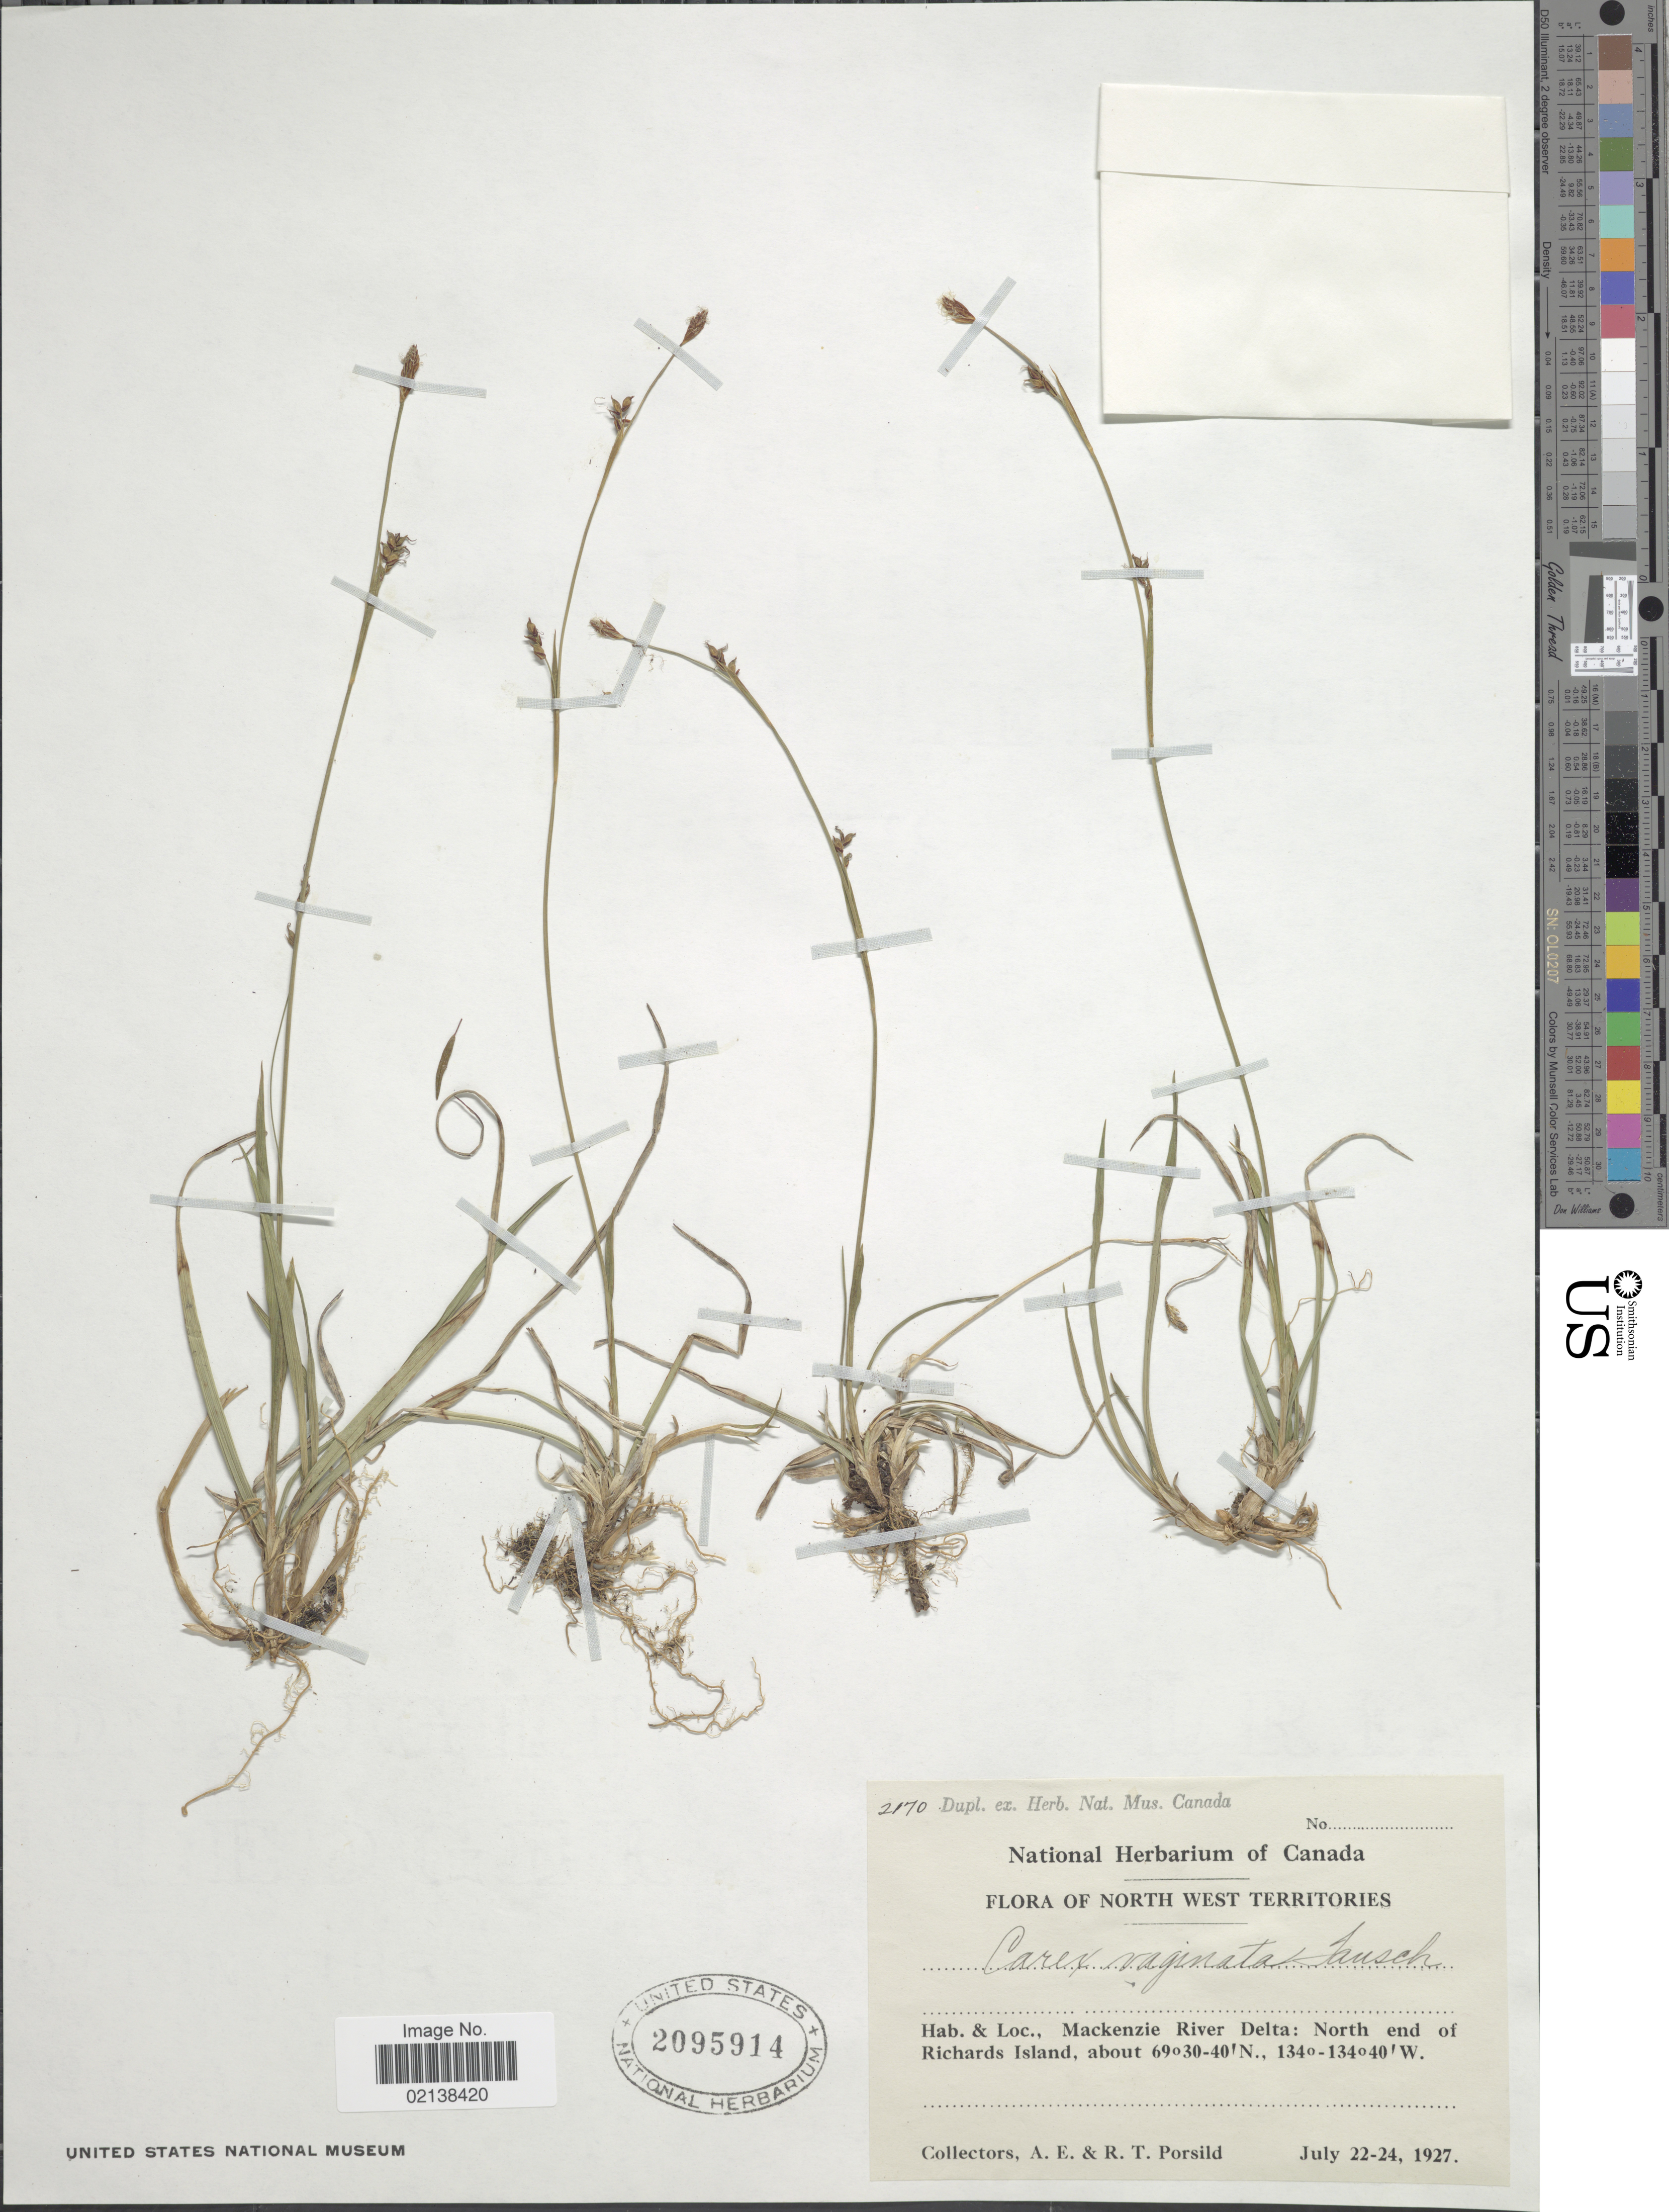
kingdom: Plantae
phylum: Tracheophyta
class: Liliopsida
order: Poales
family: Cyperaceae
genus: Carex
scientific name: Carex vaginata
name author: Tausch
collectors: A. E. Porsild & R. T. Porsild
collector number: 2170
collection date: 1927-07-22/1927-07-24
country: Canada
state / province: Northwest Territories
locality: Mackenzie River Delta: north end of Richards Island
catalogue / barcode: US 2095914